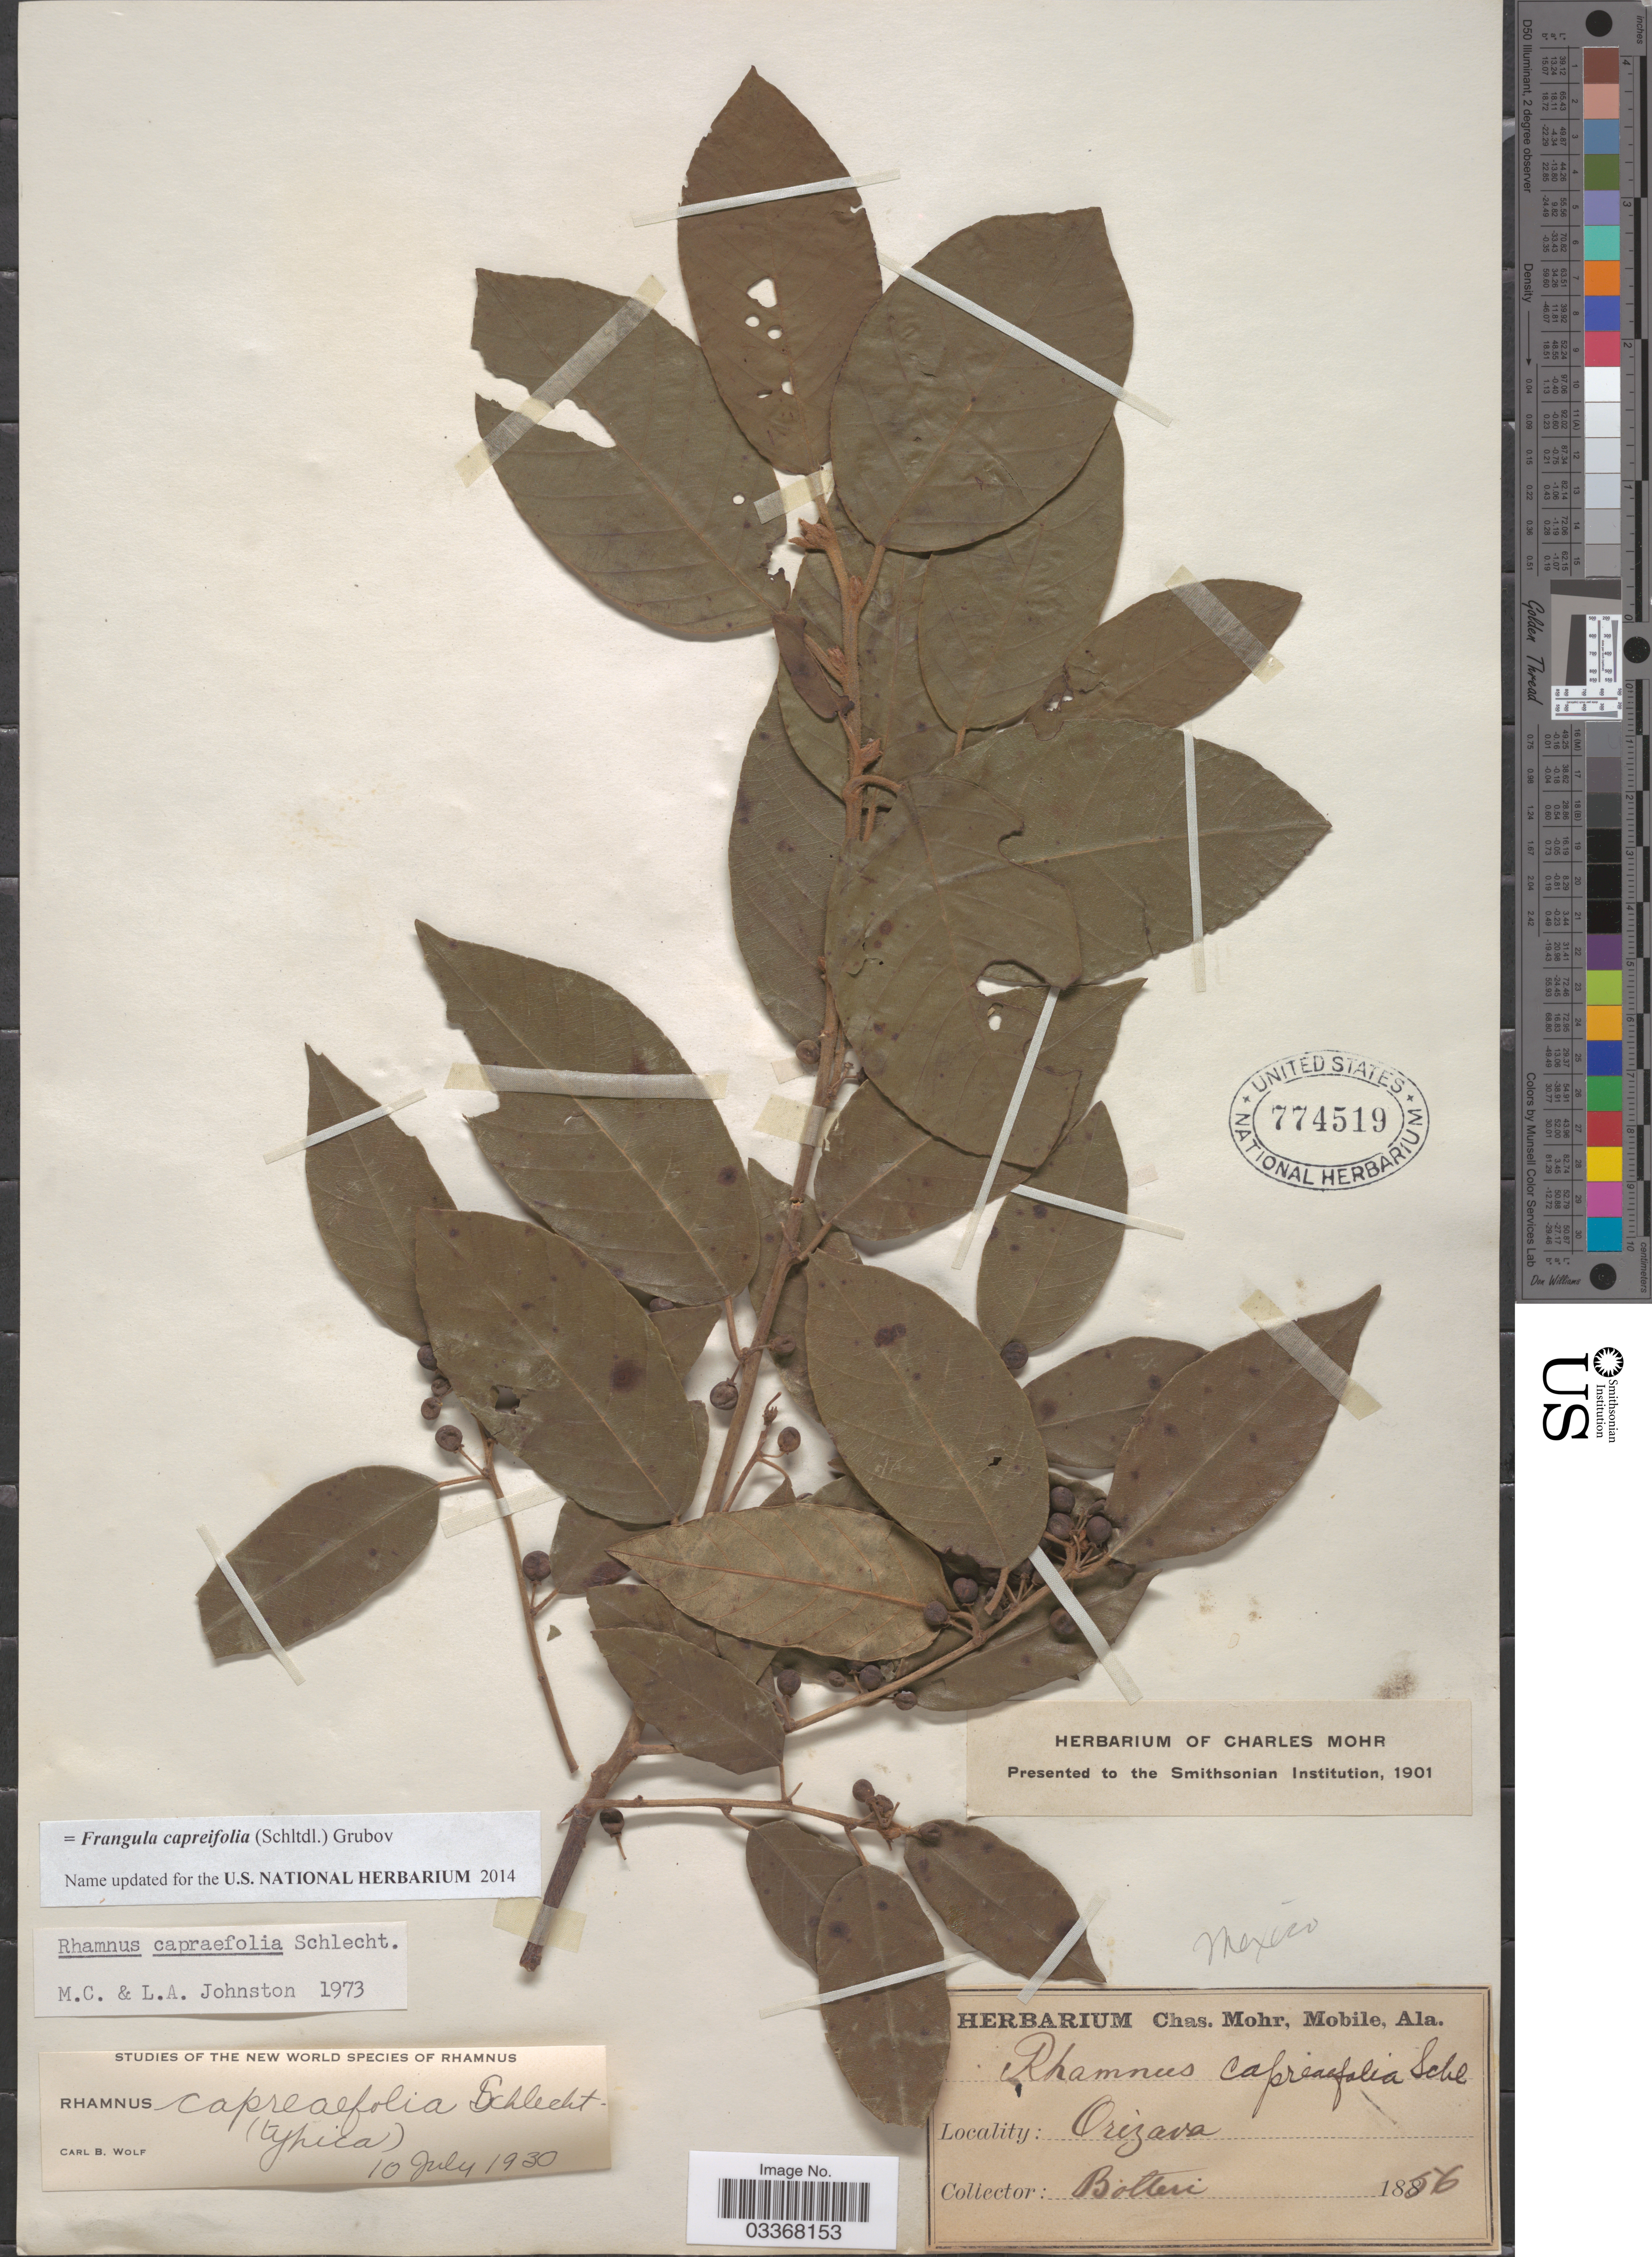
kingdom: Plantae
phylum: Tracheophyta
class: Magnoliopsida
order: Rosales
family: Rhamnaceae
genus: Frangula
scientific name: Frangula capreifolia var. capreifolia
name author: (Schltdl.) Grubov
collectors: -. Botteri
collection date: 1856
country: Mexico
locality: Orizava.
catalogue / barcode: US 774519